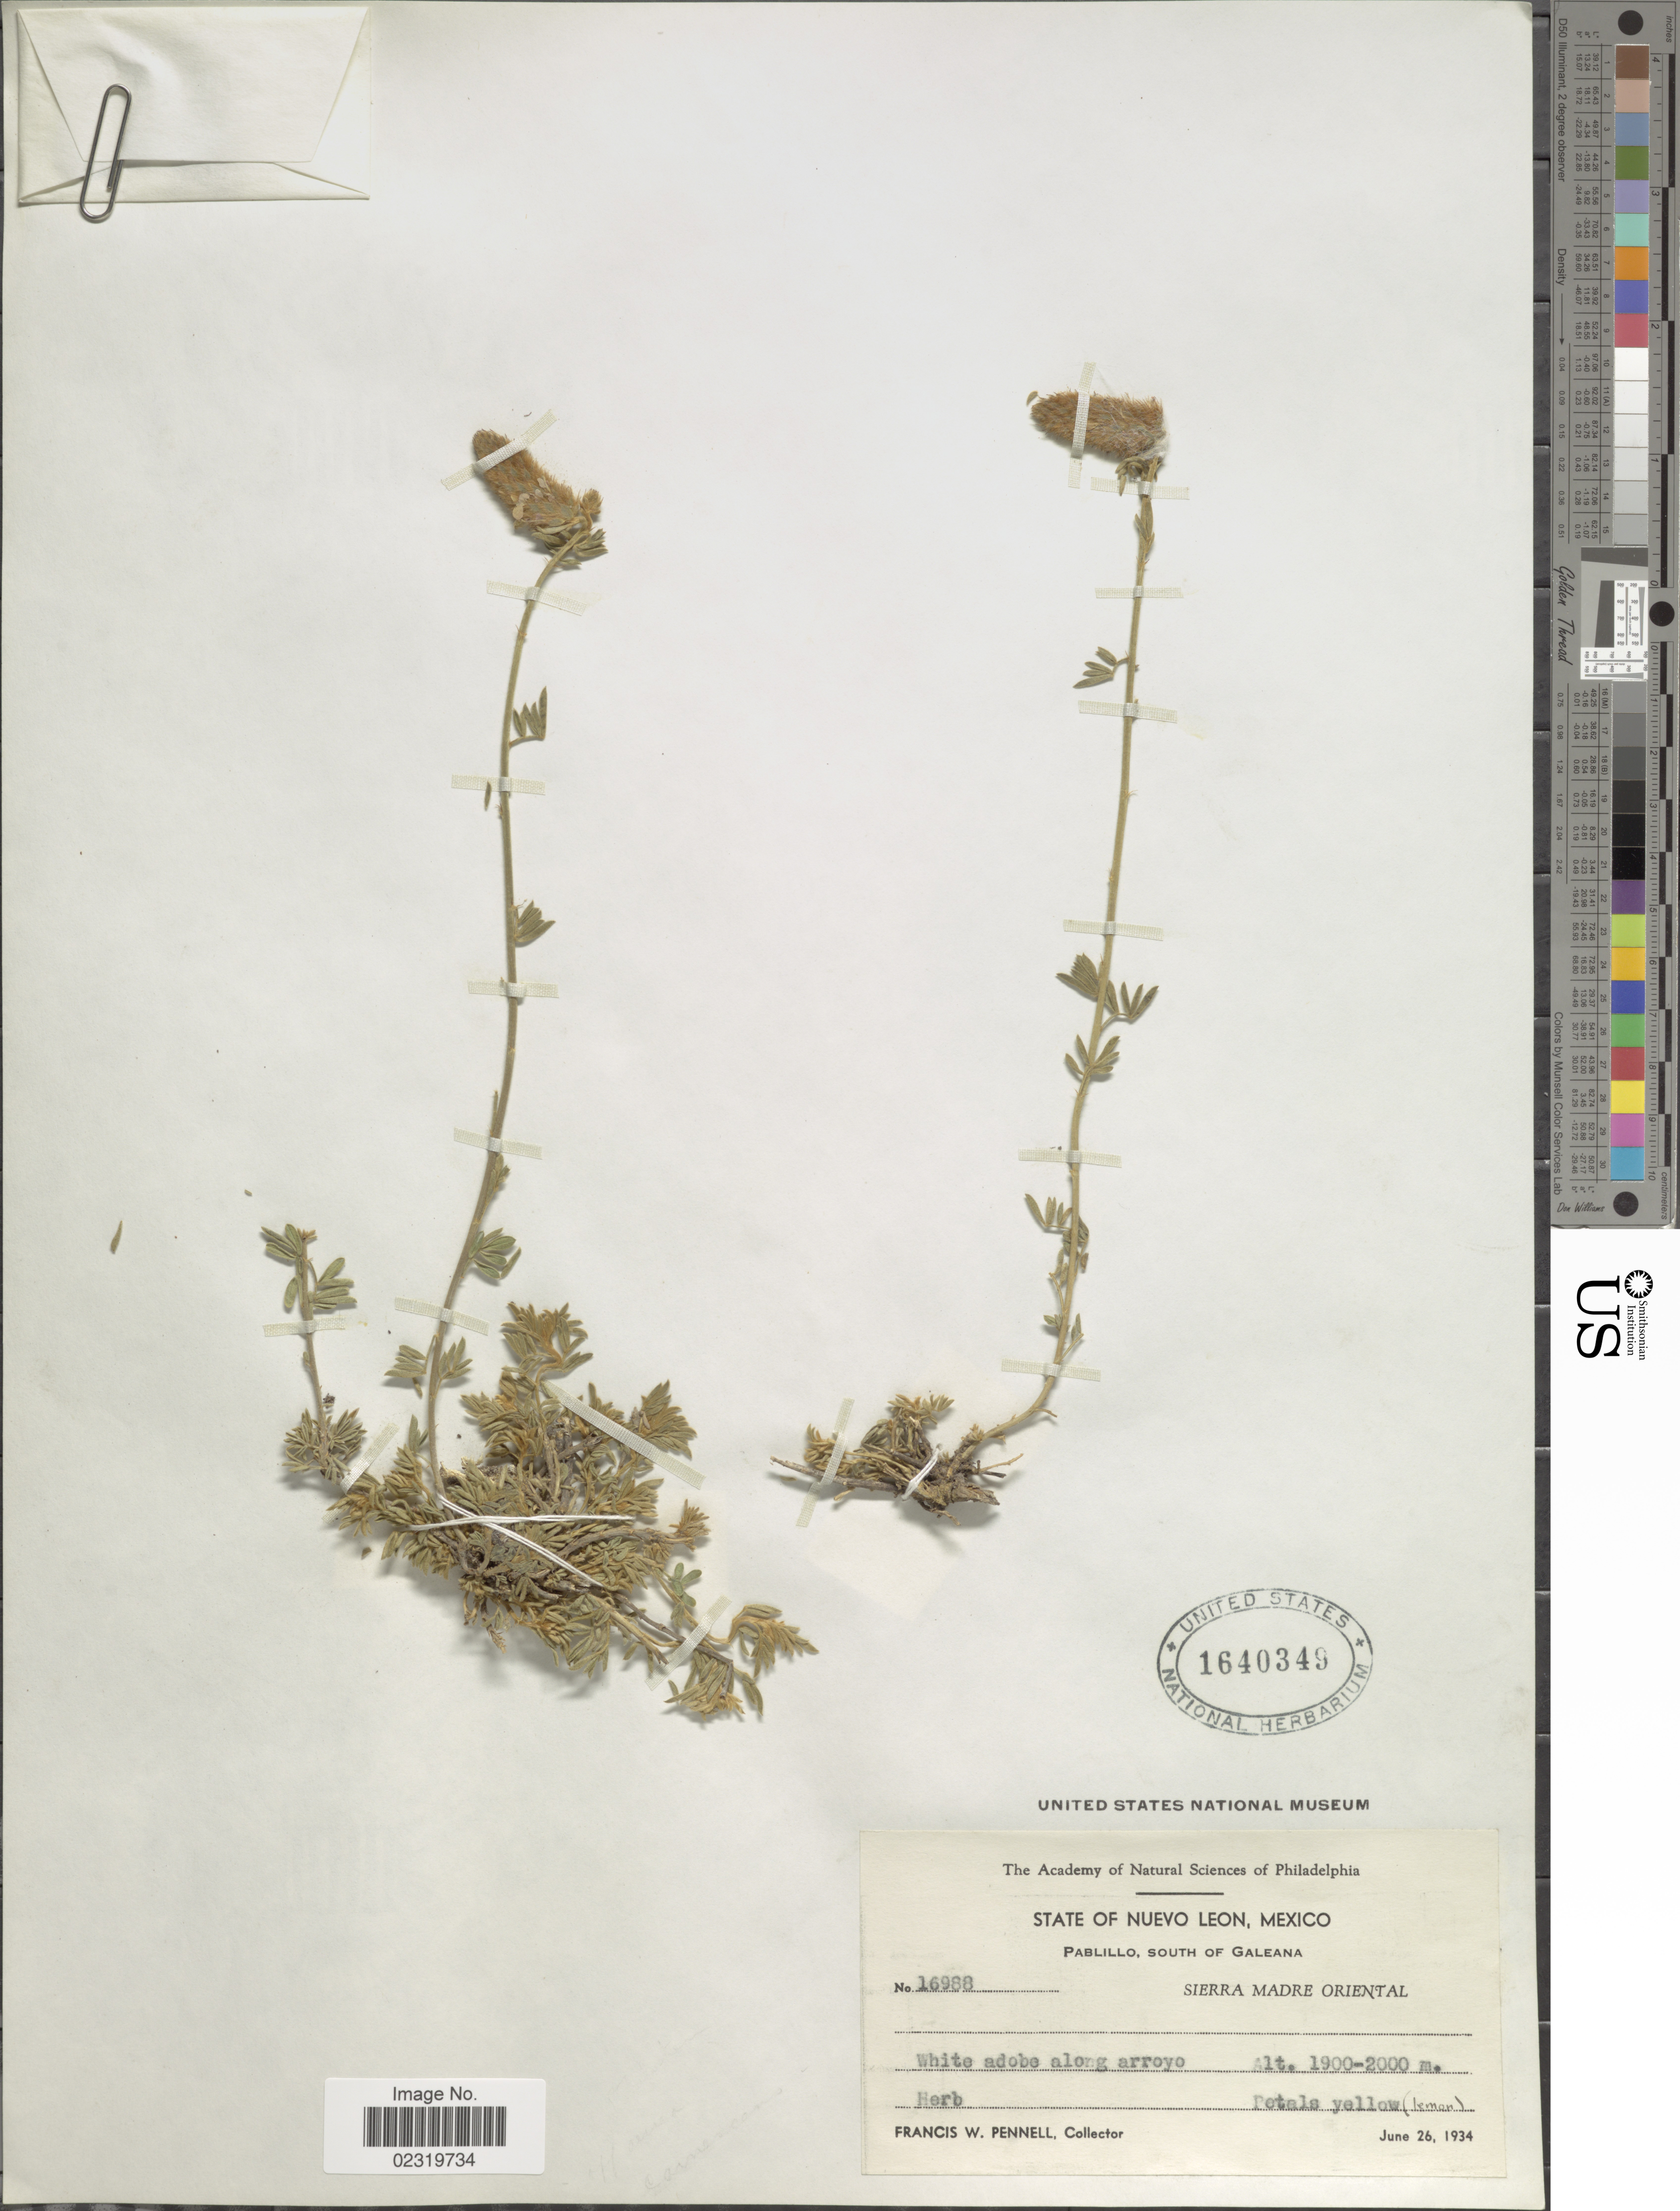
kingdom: Plantae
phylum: Tracheophyta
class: Magnoliopsida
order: Fabales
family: Fabaceae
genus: Dalea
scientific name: Dalea nana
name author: Torr. & A. Gray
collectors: F. W. Pennell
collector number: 16988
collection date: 1934-06-26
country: Mexico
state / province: Nuevo León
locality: Pablillo, south of Galeana, Sierra Madre Oriental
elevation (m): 1900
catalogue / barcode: US 1640349